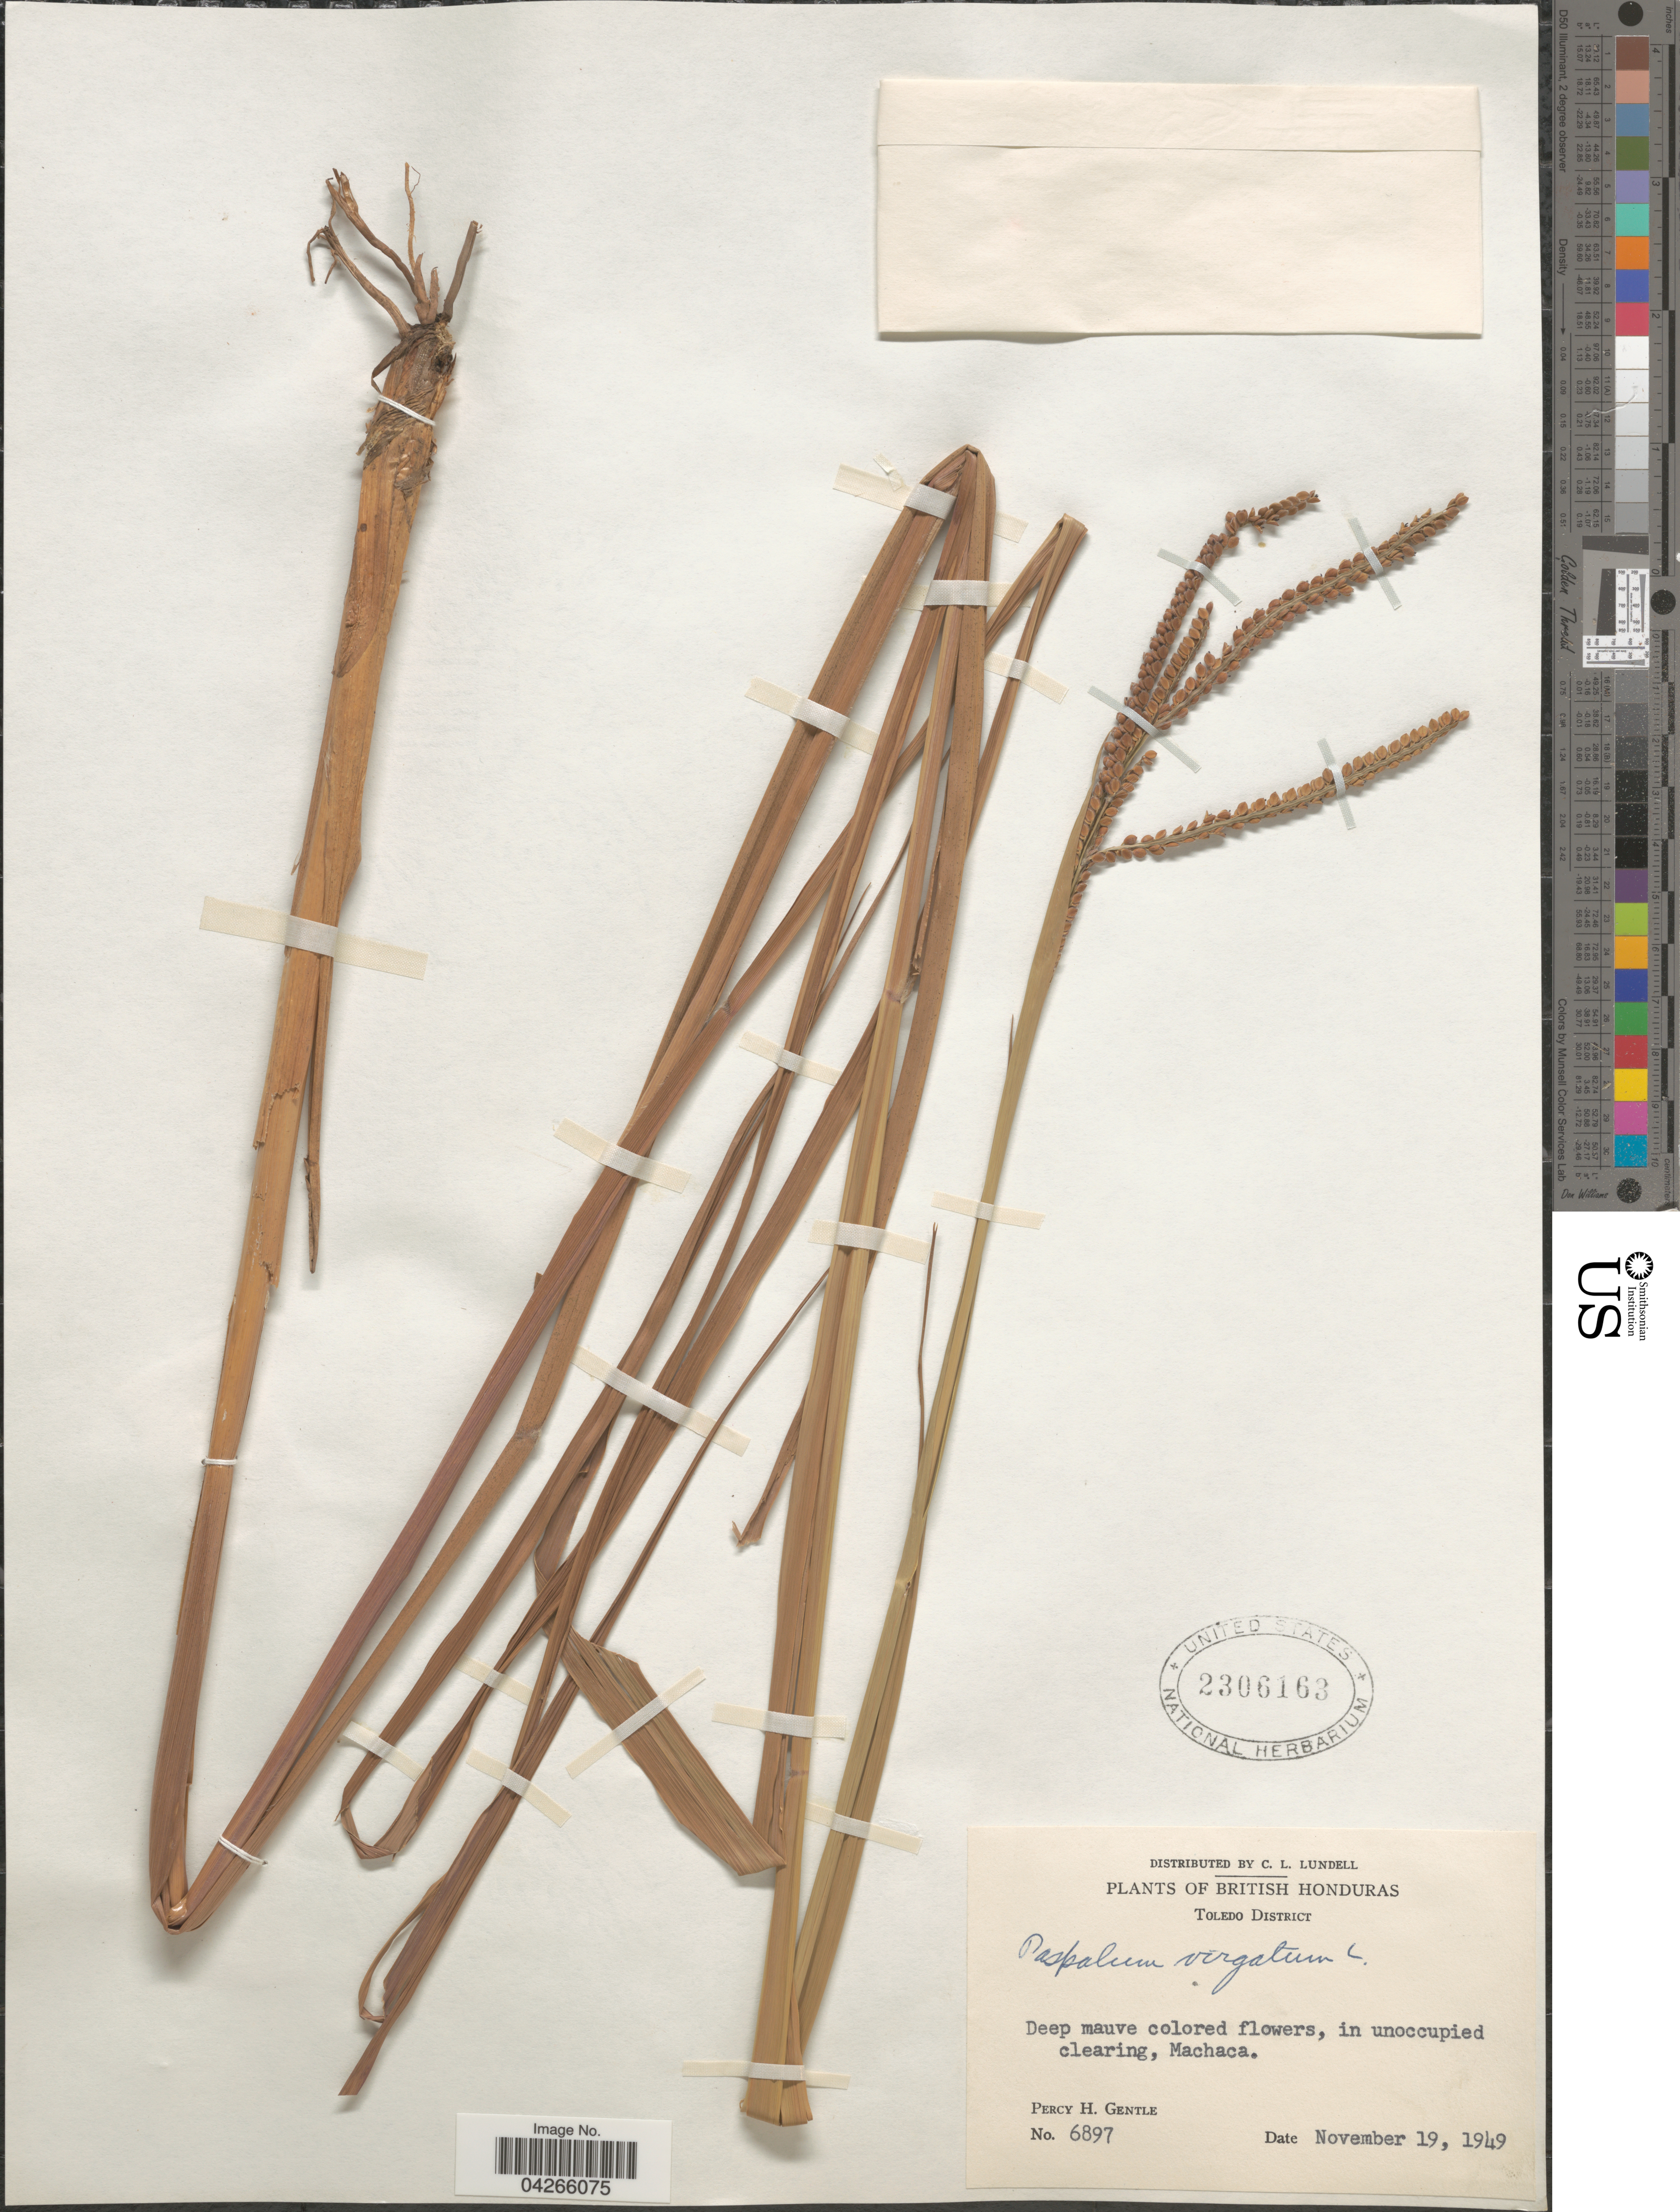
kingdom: Plantae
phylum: Tracheophyta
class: Liliopsida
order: Poales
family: Poaceae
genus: Paspalum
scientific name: Paspalum virgatum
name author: L.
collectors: P. H. Gentle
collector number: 6897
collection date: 1949-11-19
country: Belize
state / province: Toledo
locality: British Honduras. Toledo District. Machaca.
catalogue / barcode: US 2306163